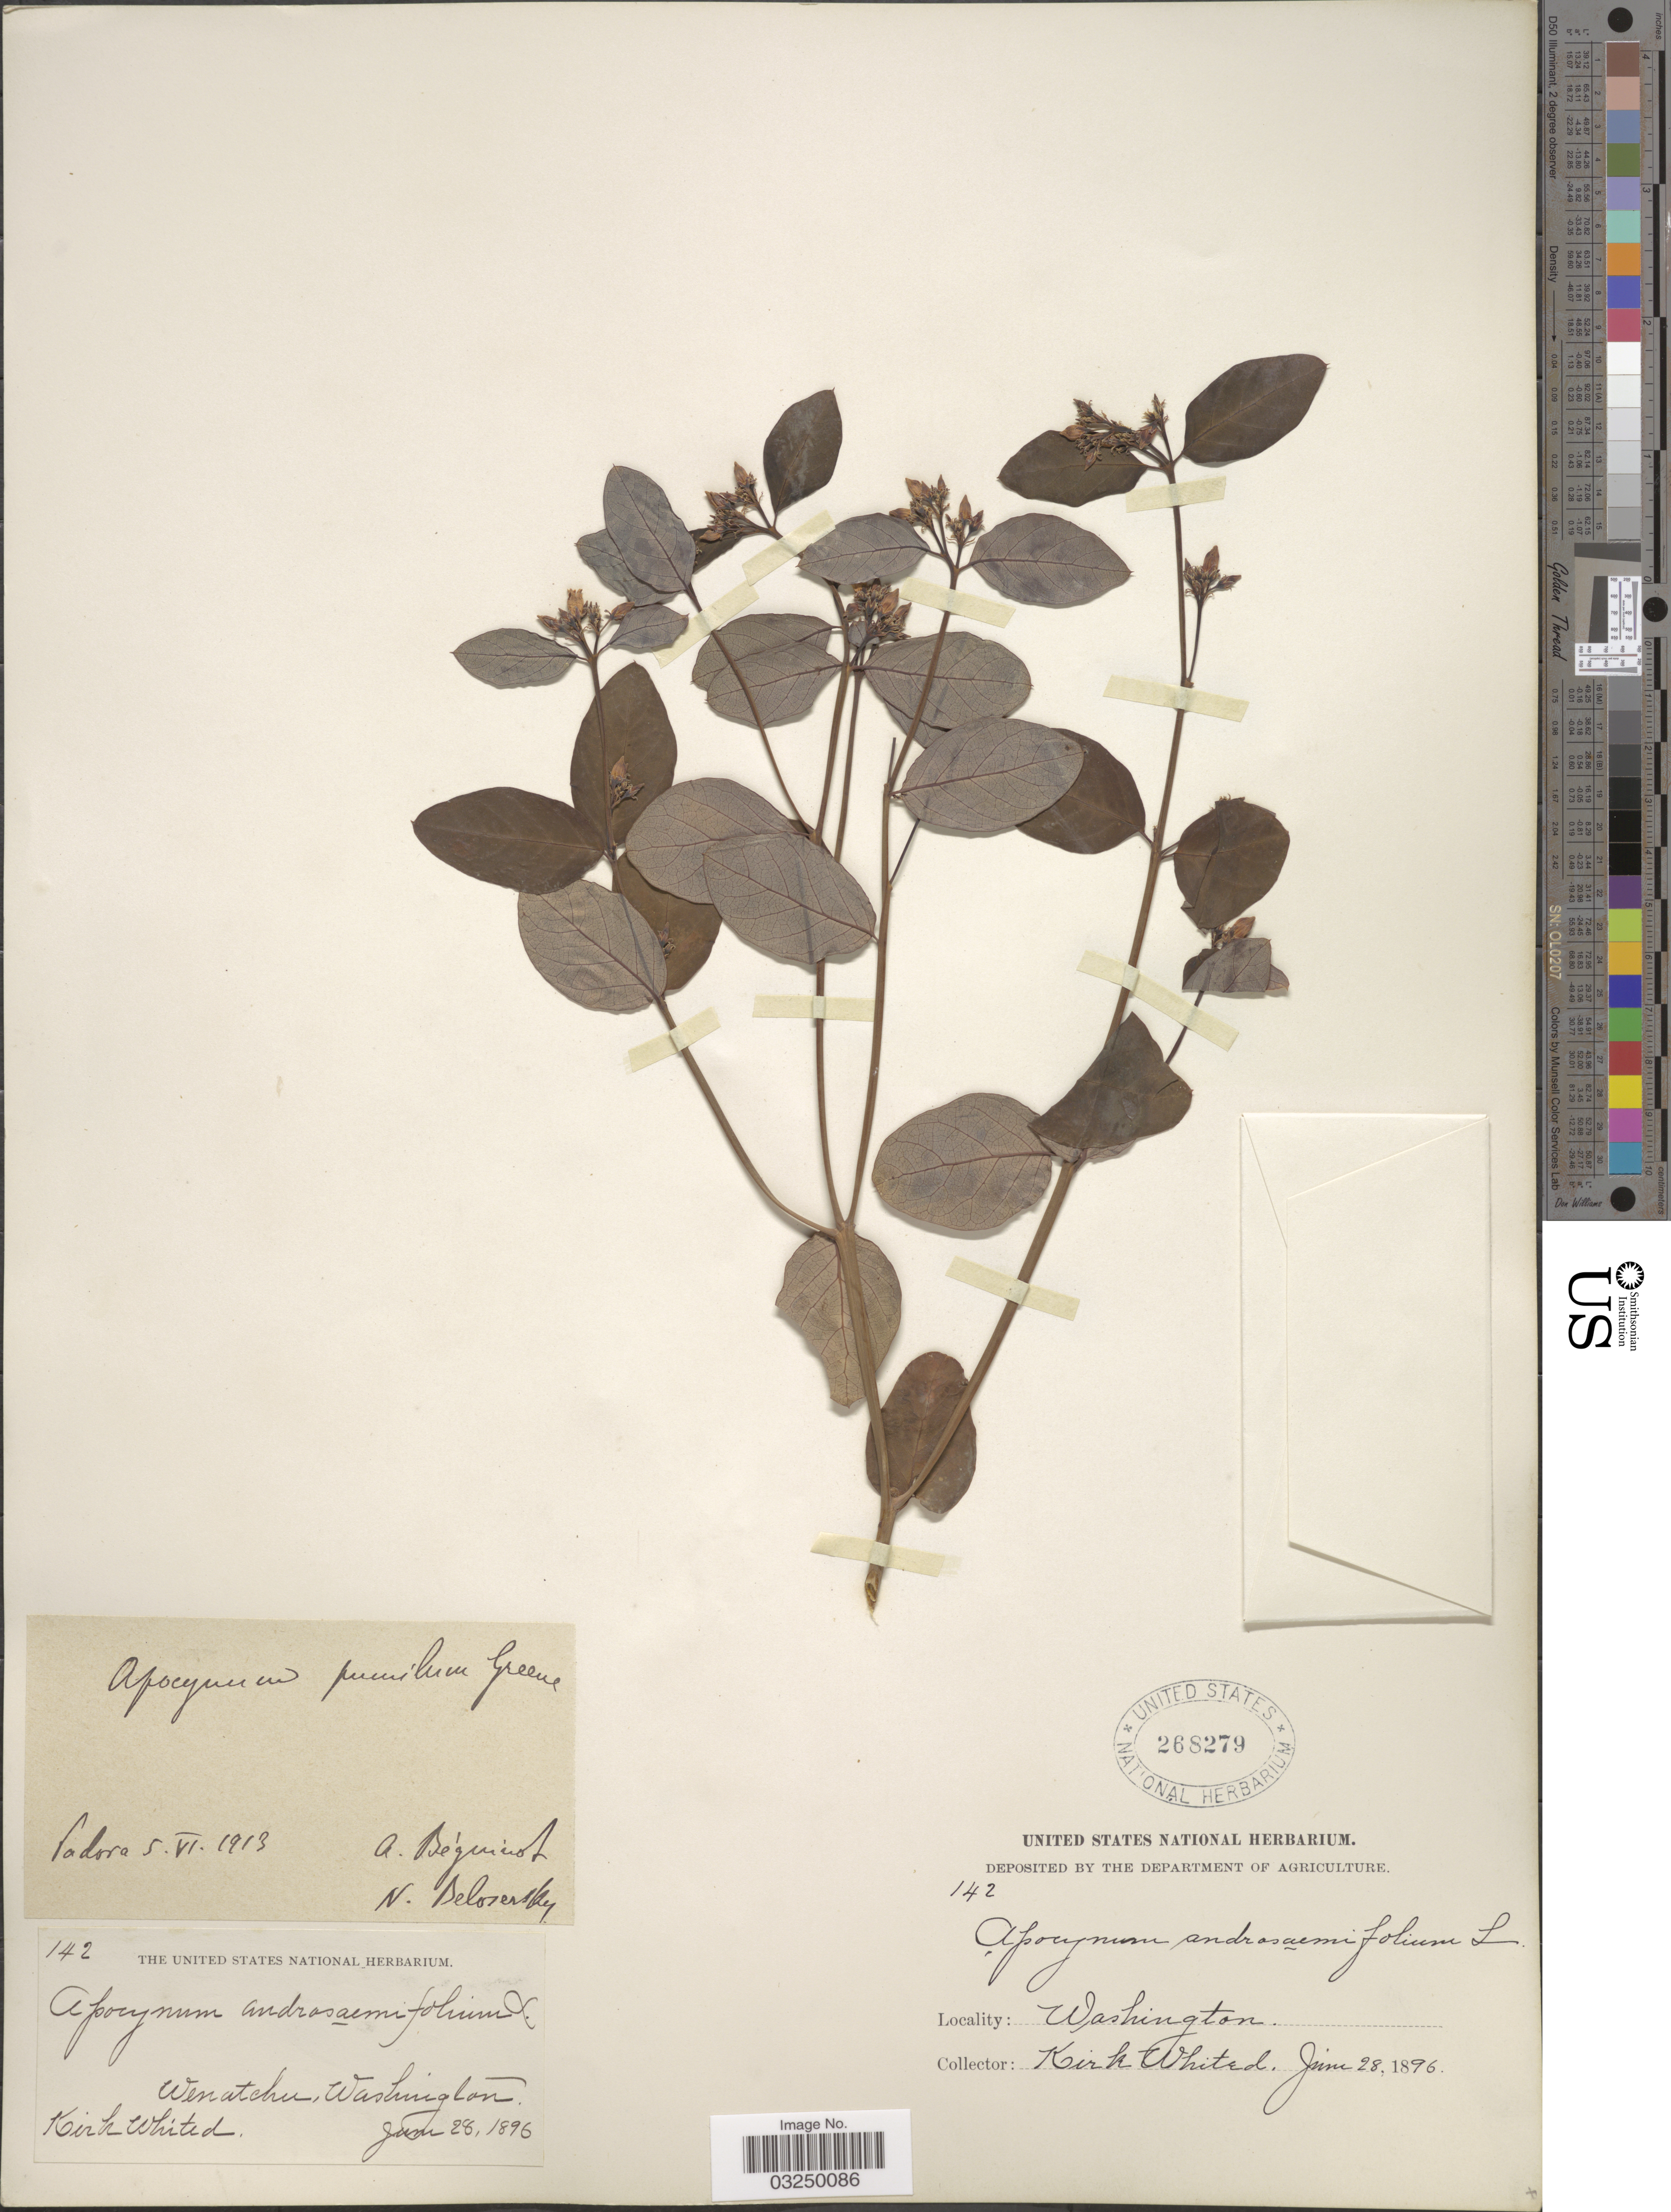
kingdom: Plantae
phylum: Tracheophyta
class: Magnoliopsida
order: Gentianales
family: Apocynaceae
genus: Apocynum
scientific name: Apocynum pumilum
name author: (A. Gray) Greene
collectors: K. Whited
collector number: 142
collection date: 1896-06-28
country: United States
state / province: Washington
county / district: Chelan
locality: Wenatchee.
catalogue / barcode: US 268279